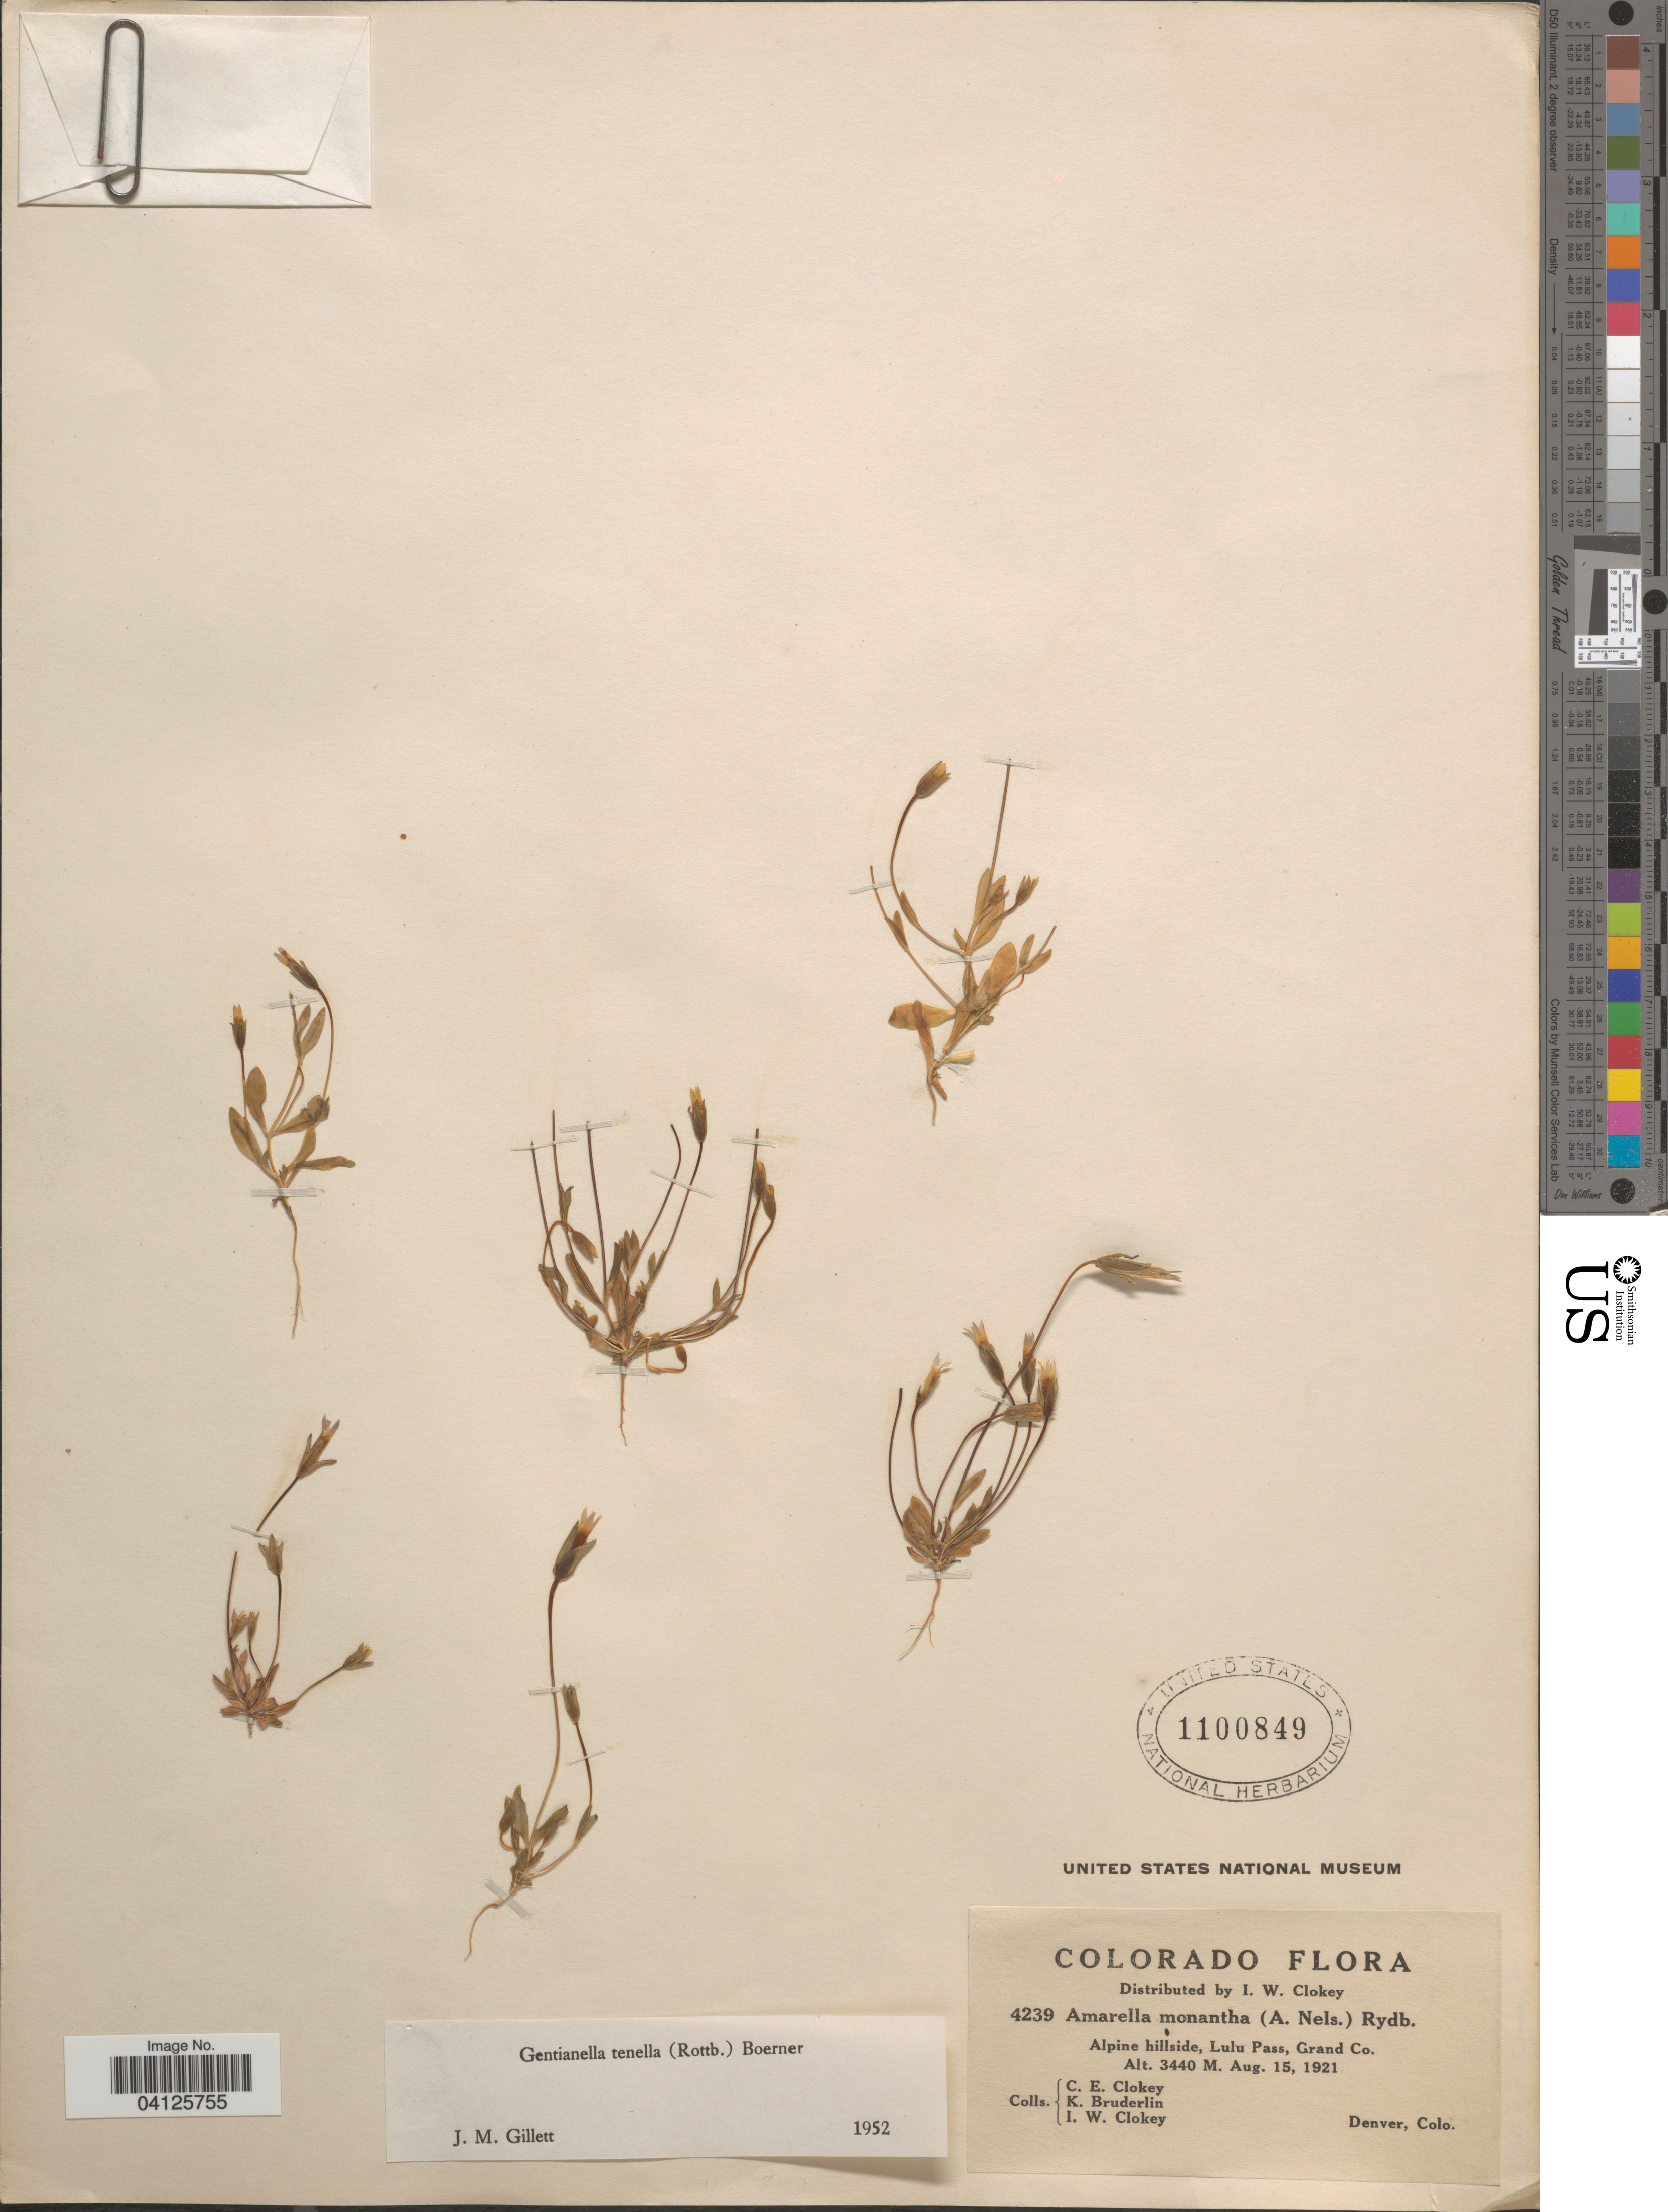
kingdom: Plantae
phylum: Tracheophyta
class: Magnoliopsida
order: Gentianales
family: Gentianaceae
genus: Gentianella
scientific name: Gentianella tenella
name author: (Rottb.) Börner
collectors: C. Clokey, K. Bruderlin & I. W. Clokey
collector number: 4239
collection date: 1921-08-15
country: United States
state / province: Colorado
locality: Alpine hillside, Lulu Pass, Grand Co.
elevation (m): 3440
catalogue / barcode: US 1100849